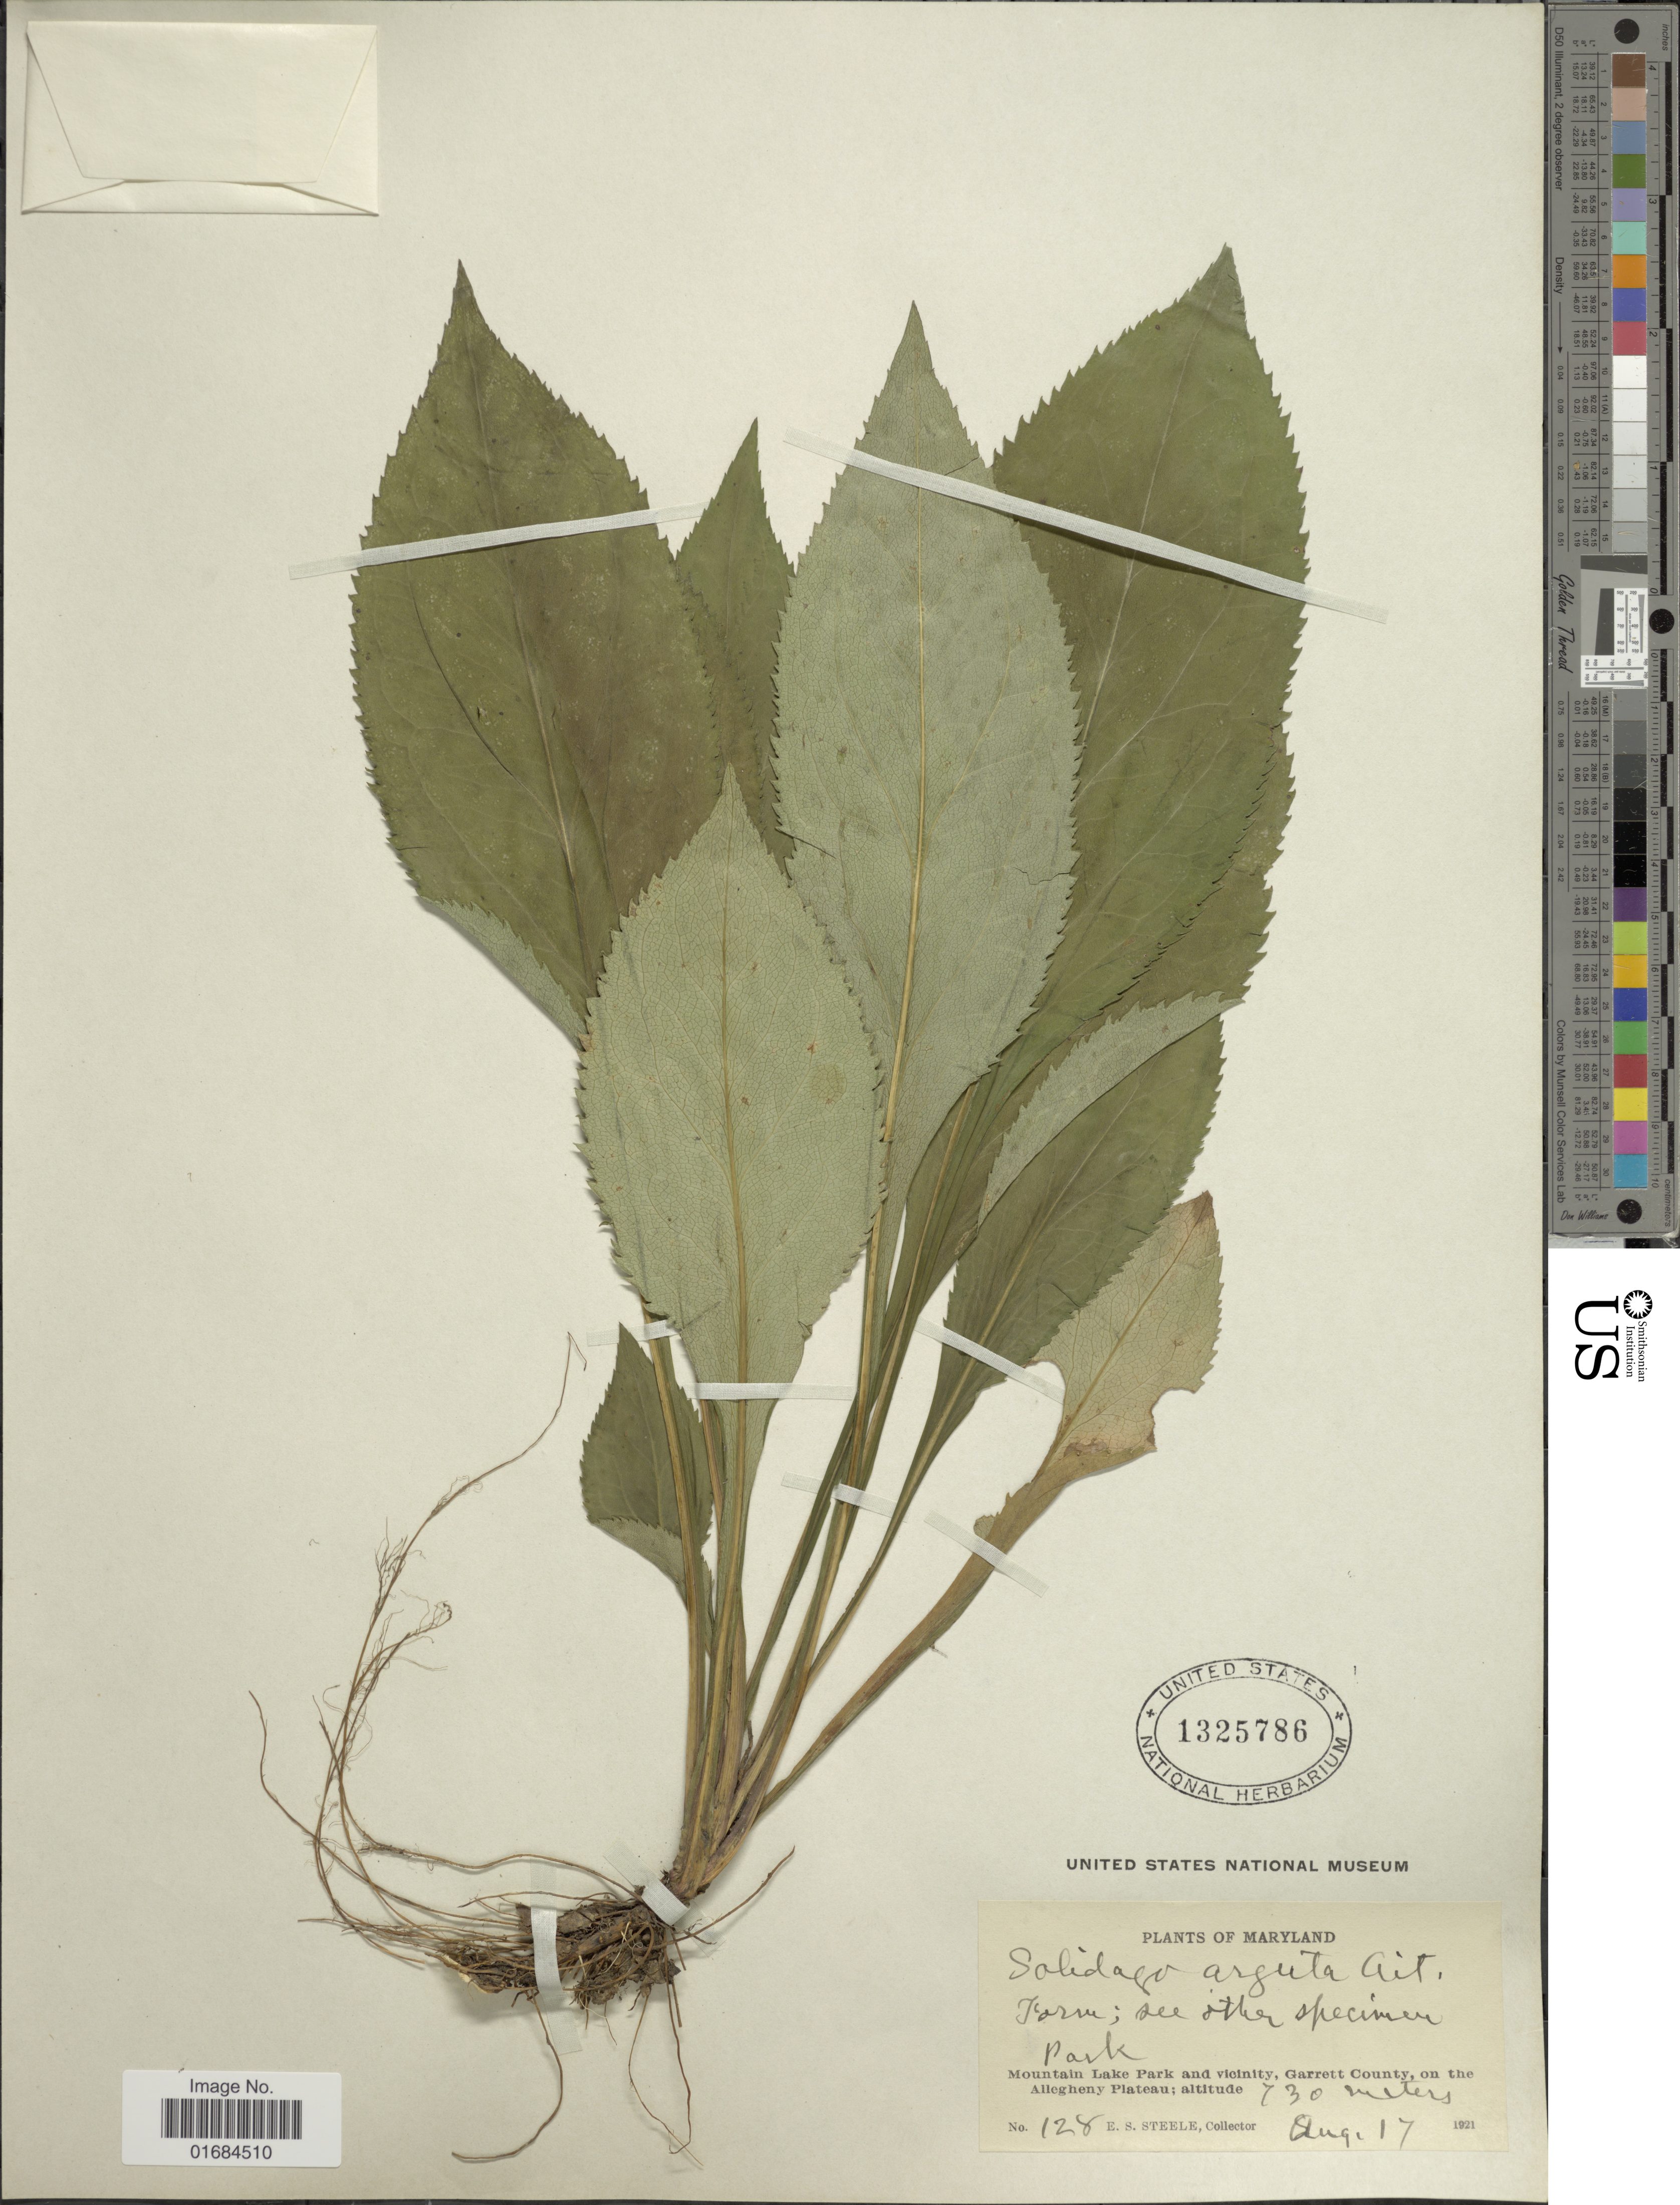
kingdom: Plantae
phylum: Tracheophyta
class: Magnoliopsida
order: Asterales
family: Asteraceae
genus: Solidago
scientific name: Solidago arguta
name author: Aiton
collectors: E. Steele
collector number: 128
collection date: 1921-08-17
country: United States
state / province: Maryland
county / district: Garrett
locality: Park, Mountain Lake Park and vicinity, Garretr County, on the Allegheny Plateau.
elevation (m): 730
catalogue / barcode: US 1325786